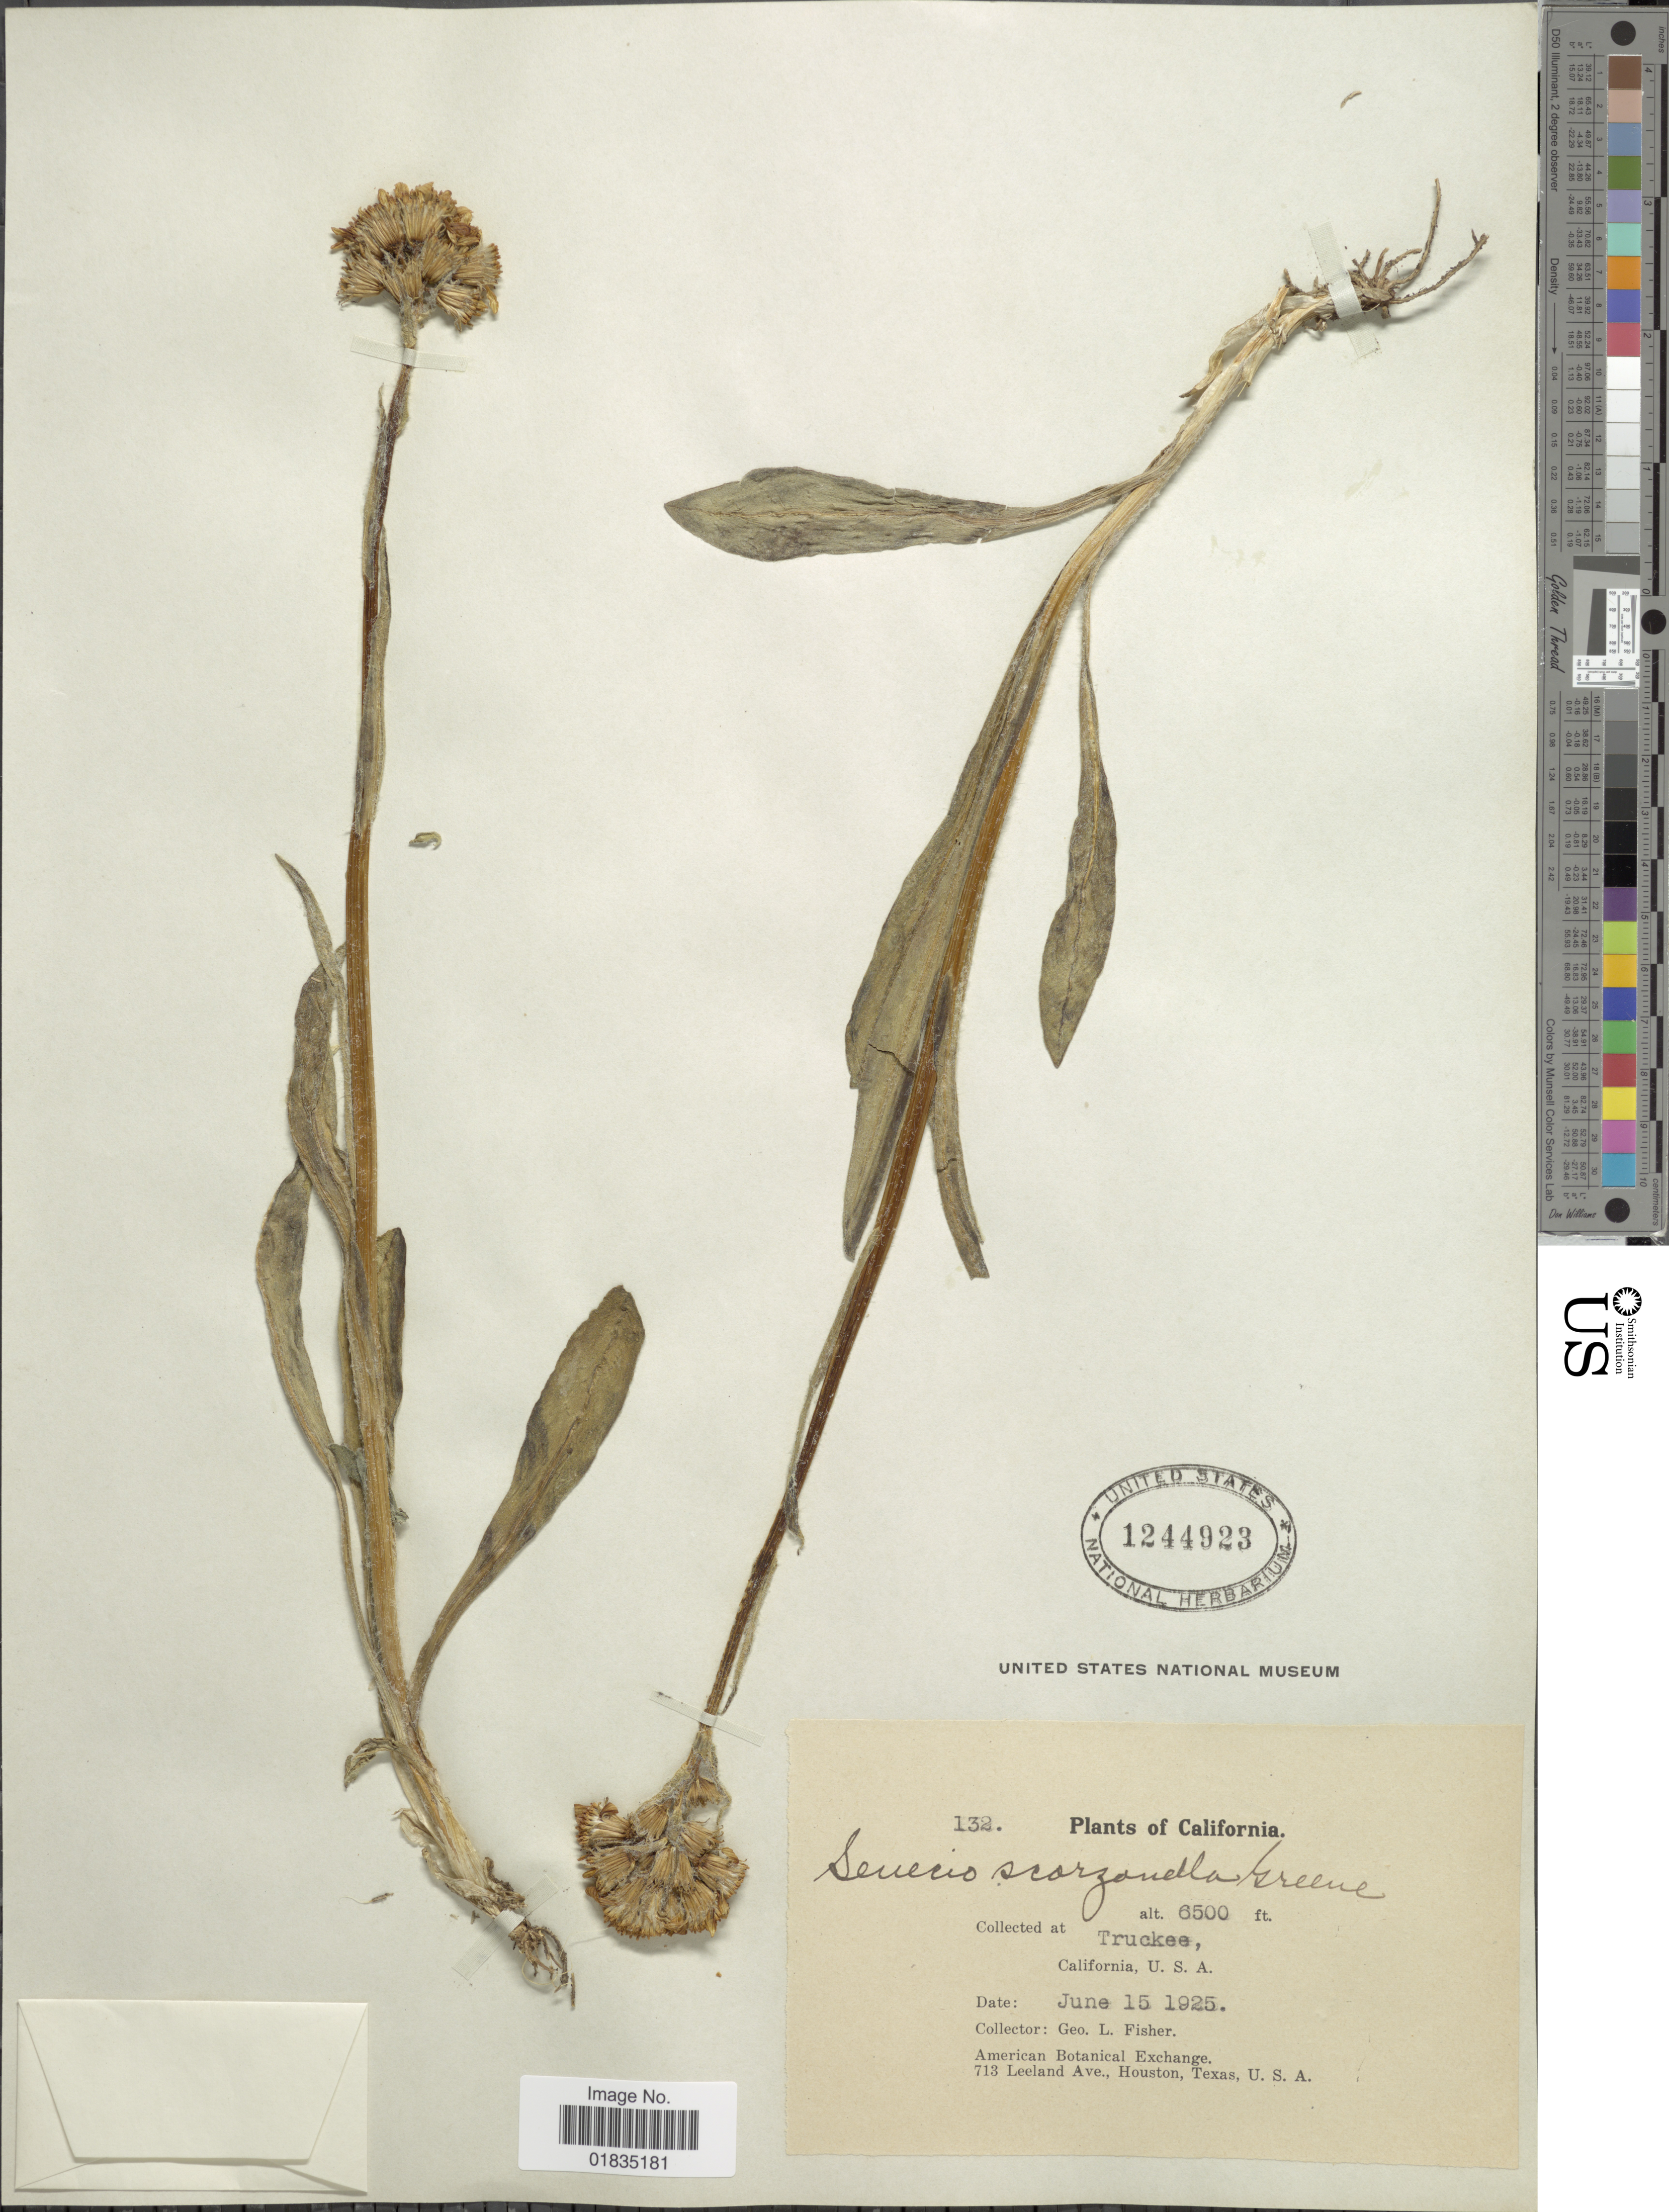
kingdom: Plantae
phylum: Tracheophyta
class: Magnoliopsida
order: Asterales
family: Asteraceae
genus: Senecio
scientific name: Senecio scorzonella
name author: Greene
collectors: G. L. Fisher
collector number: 132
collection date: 1925-06-15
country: United States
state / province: California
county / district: Nevada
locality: Truckee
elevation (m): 1981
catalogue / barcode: US 1244923